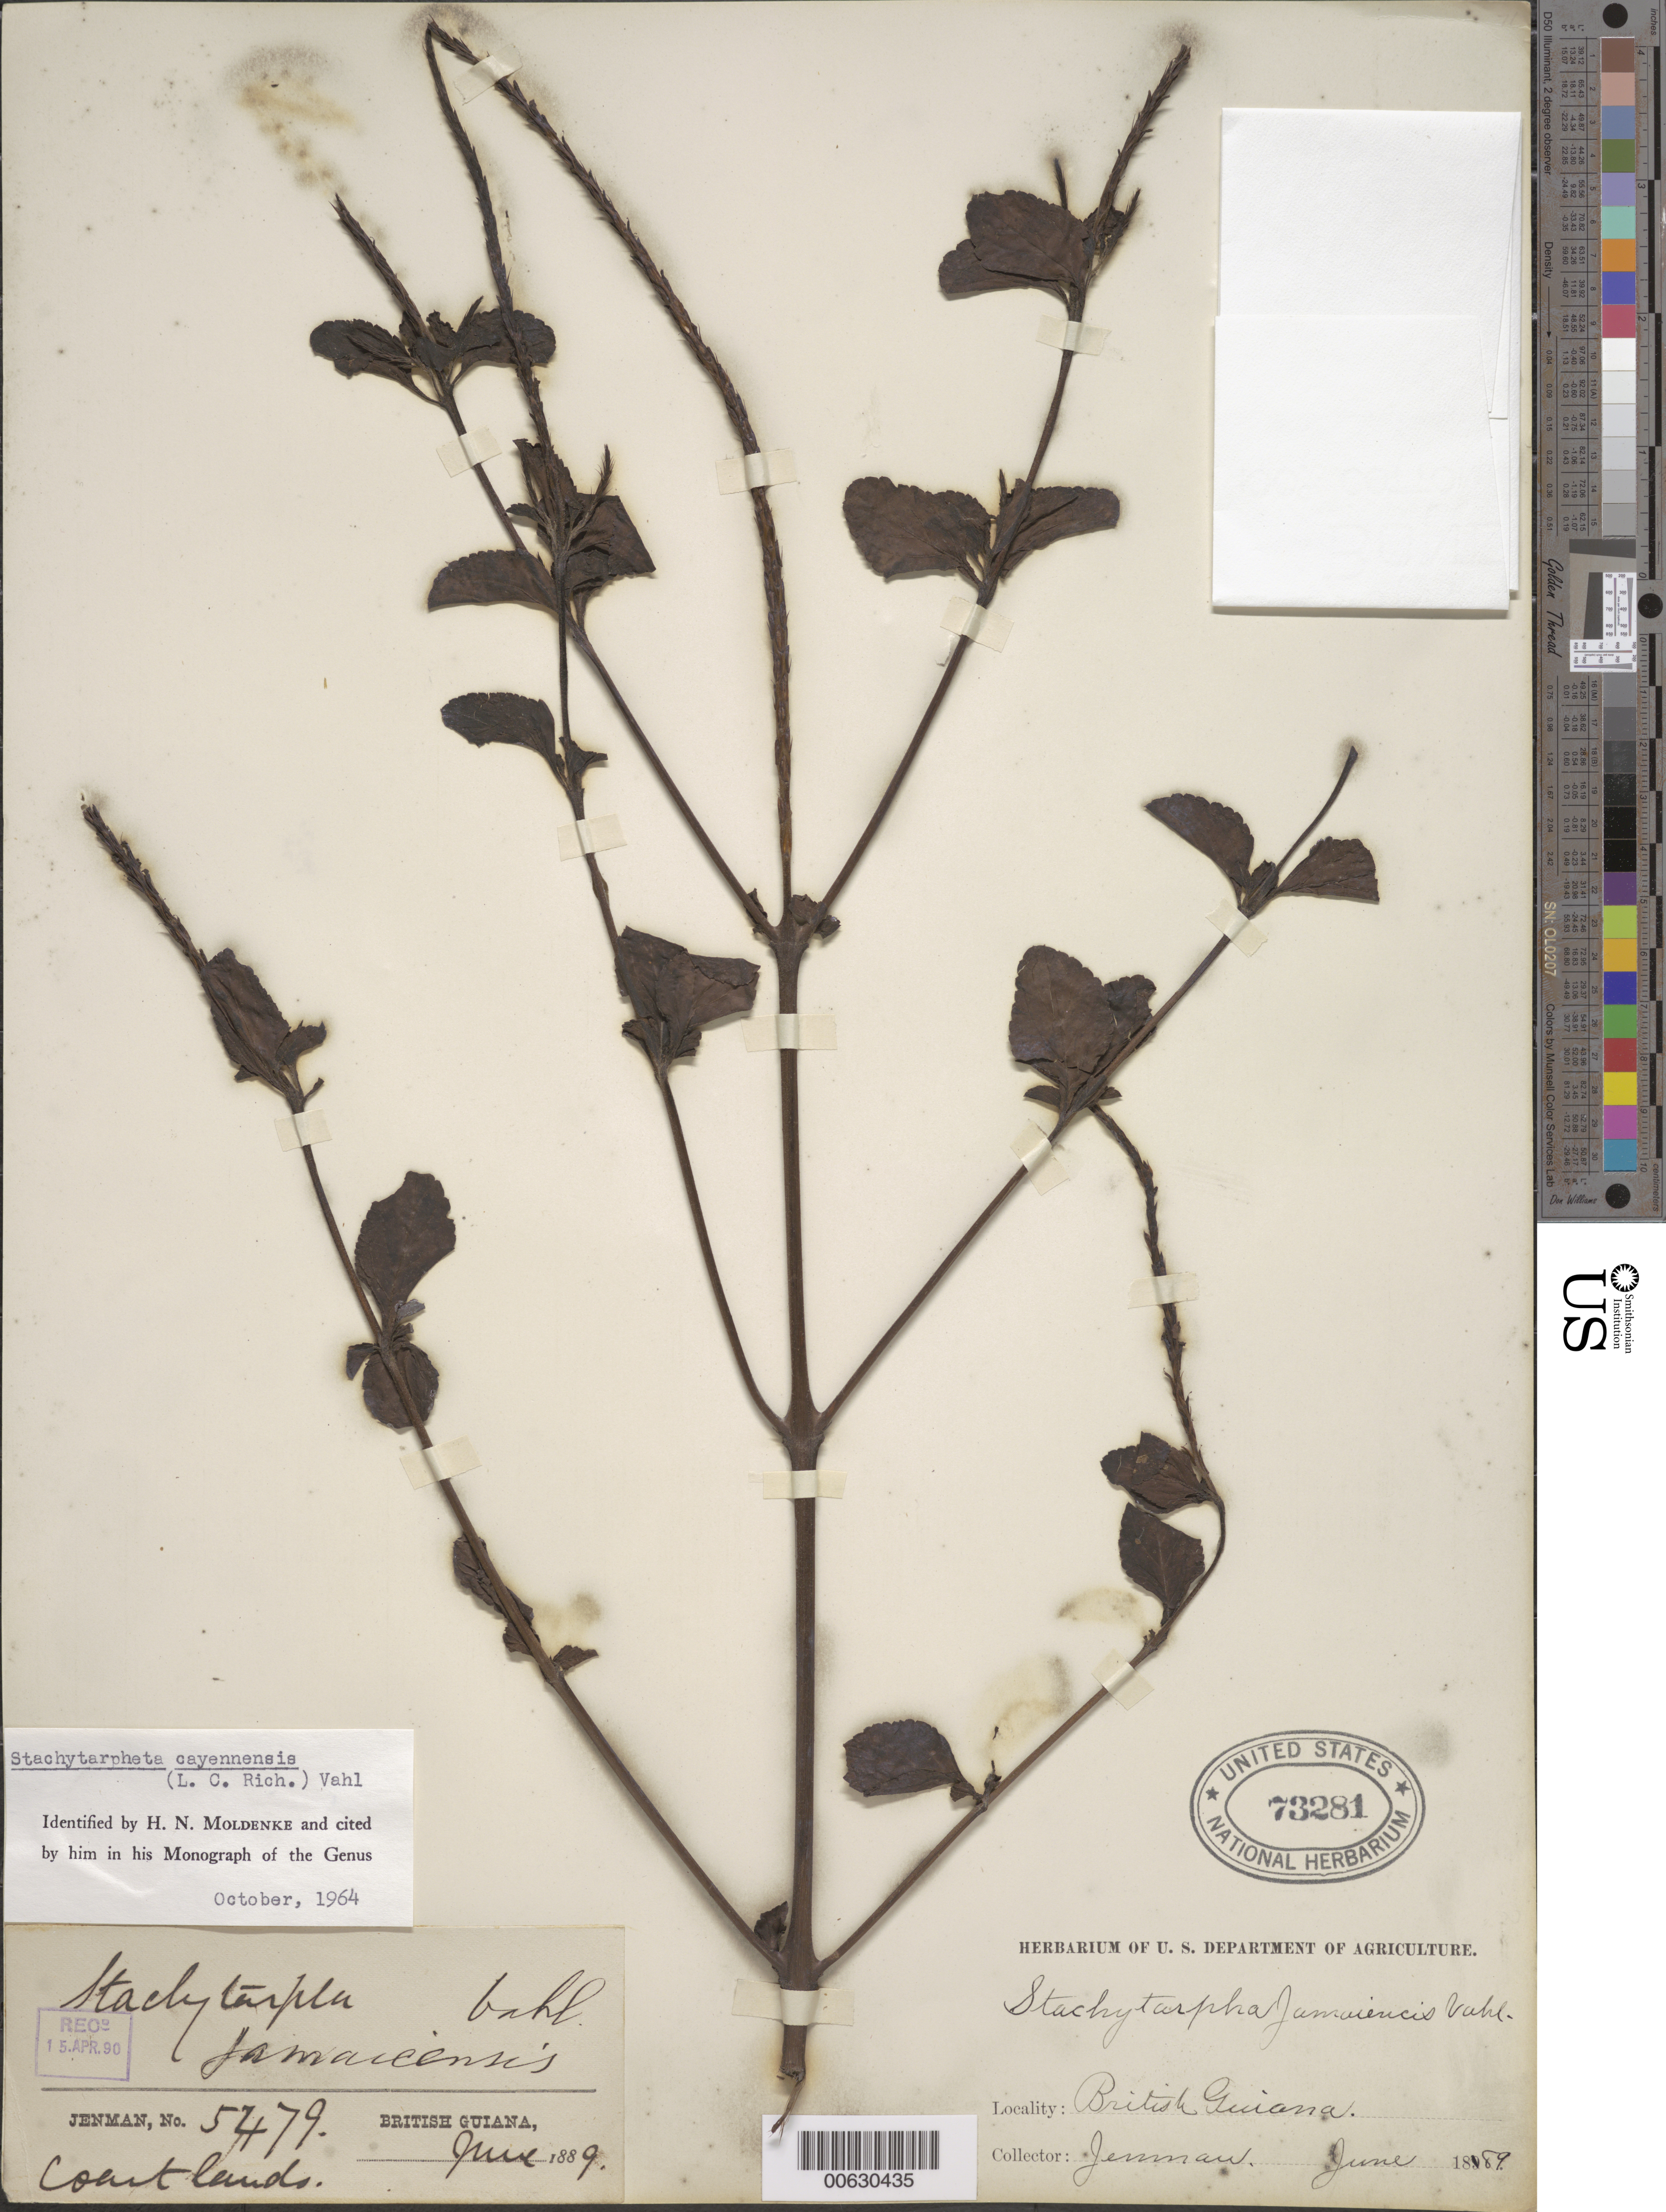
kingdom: Plantae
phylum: Tracheophyta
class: Magnoliopsida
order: Lamiales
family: Verbenaceae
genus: Stachytarpheta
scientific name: Stachytarpheta cayennensis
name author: (Rich.) Vahl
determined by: Moldenke, H. N.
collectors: G. S. Jenman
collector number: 5479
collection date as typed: June 1889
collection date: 1889-06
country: Guyana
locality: Coast lands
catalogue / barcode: US 73281